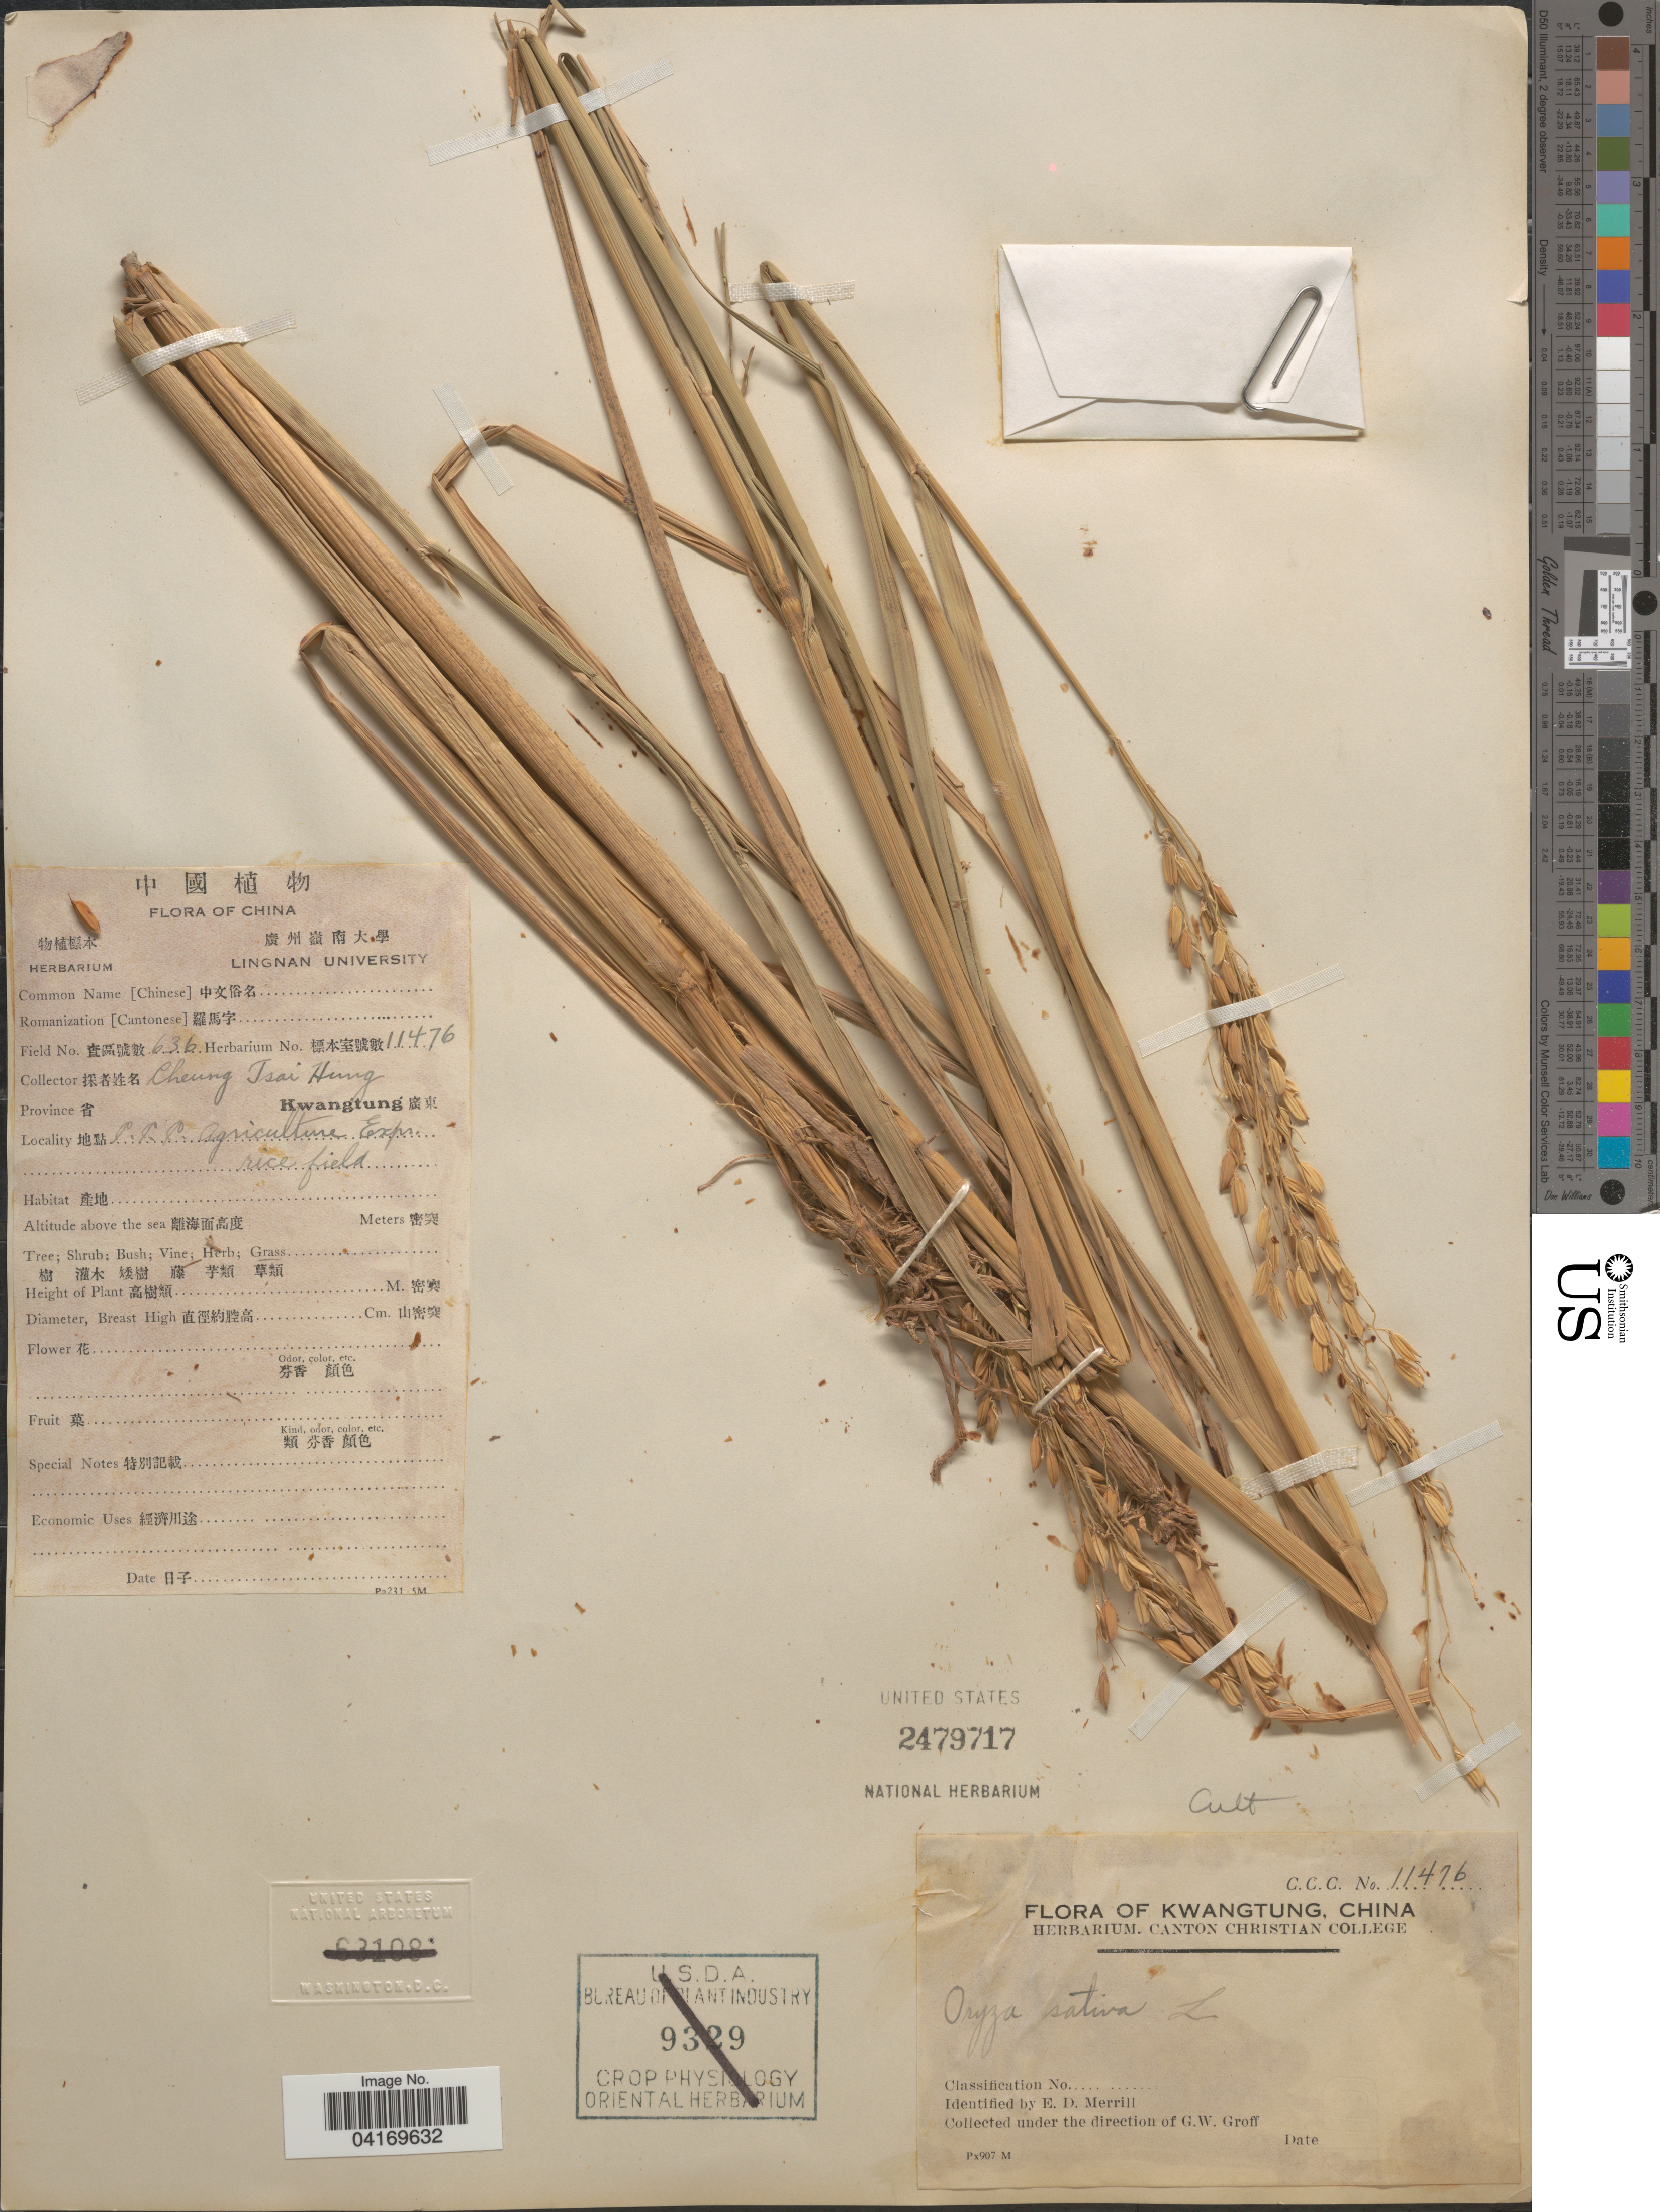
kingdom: Plantae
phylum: Tracheophyta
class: Liliopsida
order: Poales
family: Poaceae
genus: Oryza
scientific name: Oryza sativa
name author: L.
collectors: C. Hung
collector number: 11476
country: China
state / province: Guangdong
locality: Province Kwangtung. C.C.C. Agriculture Expr. rice field.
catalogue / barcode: US 2479717